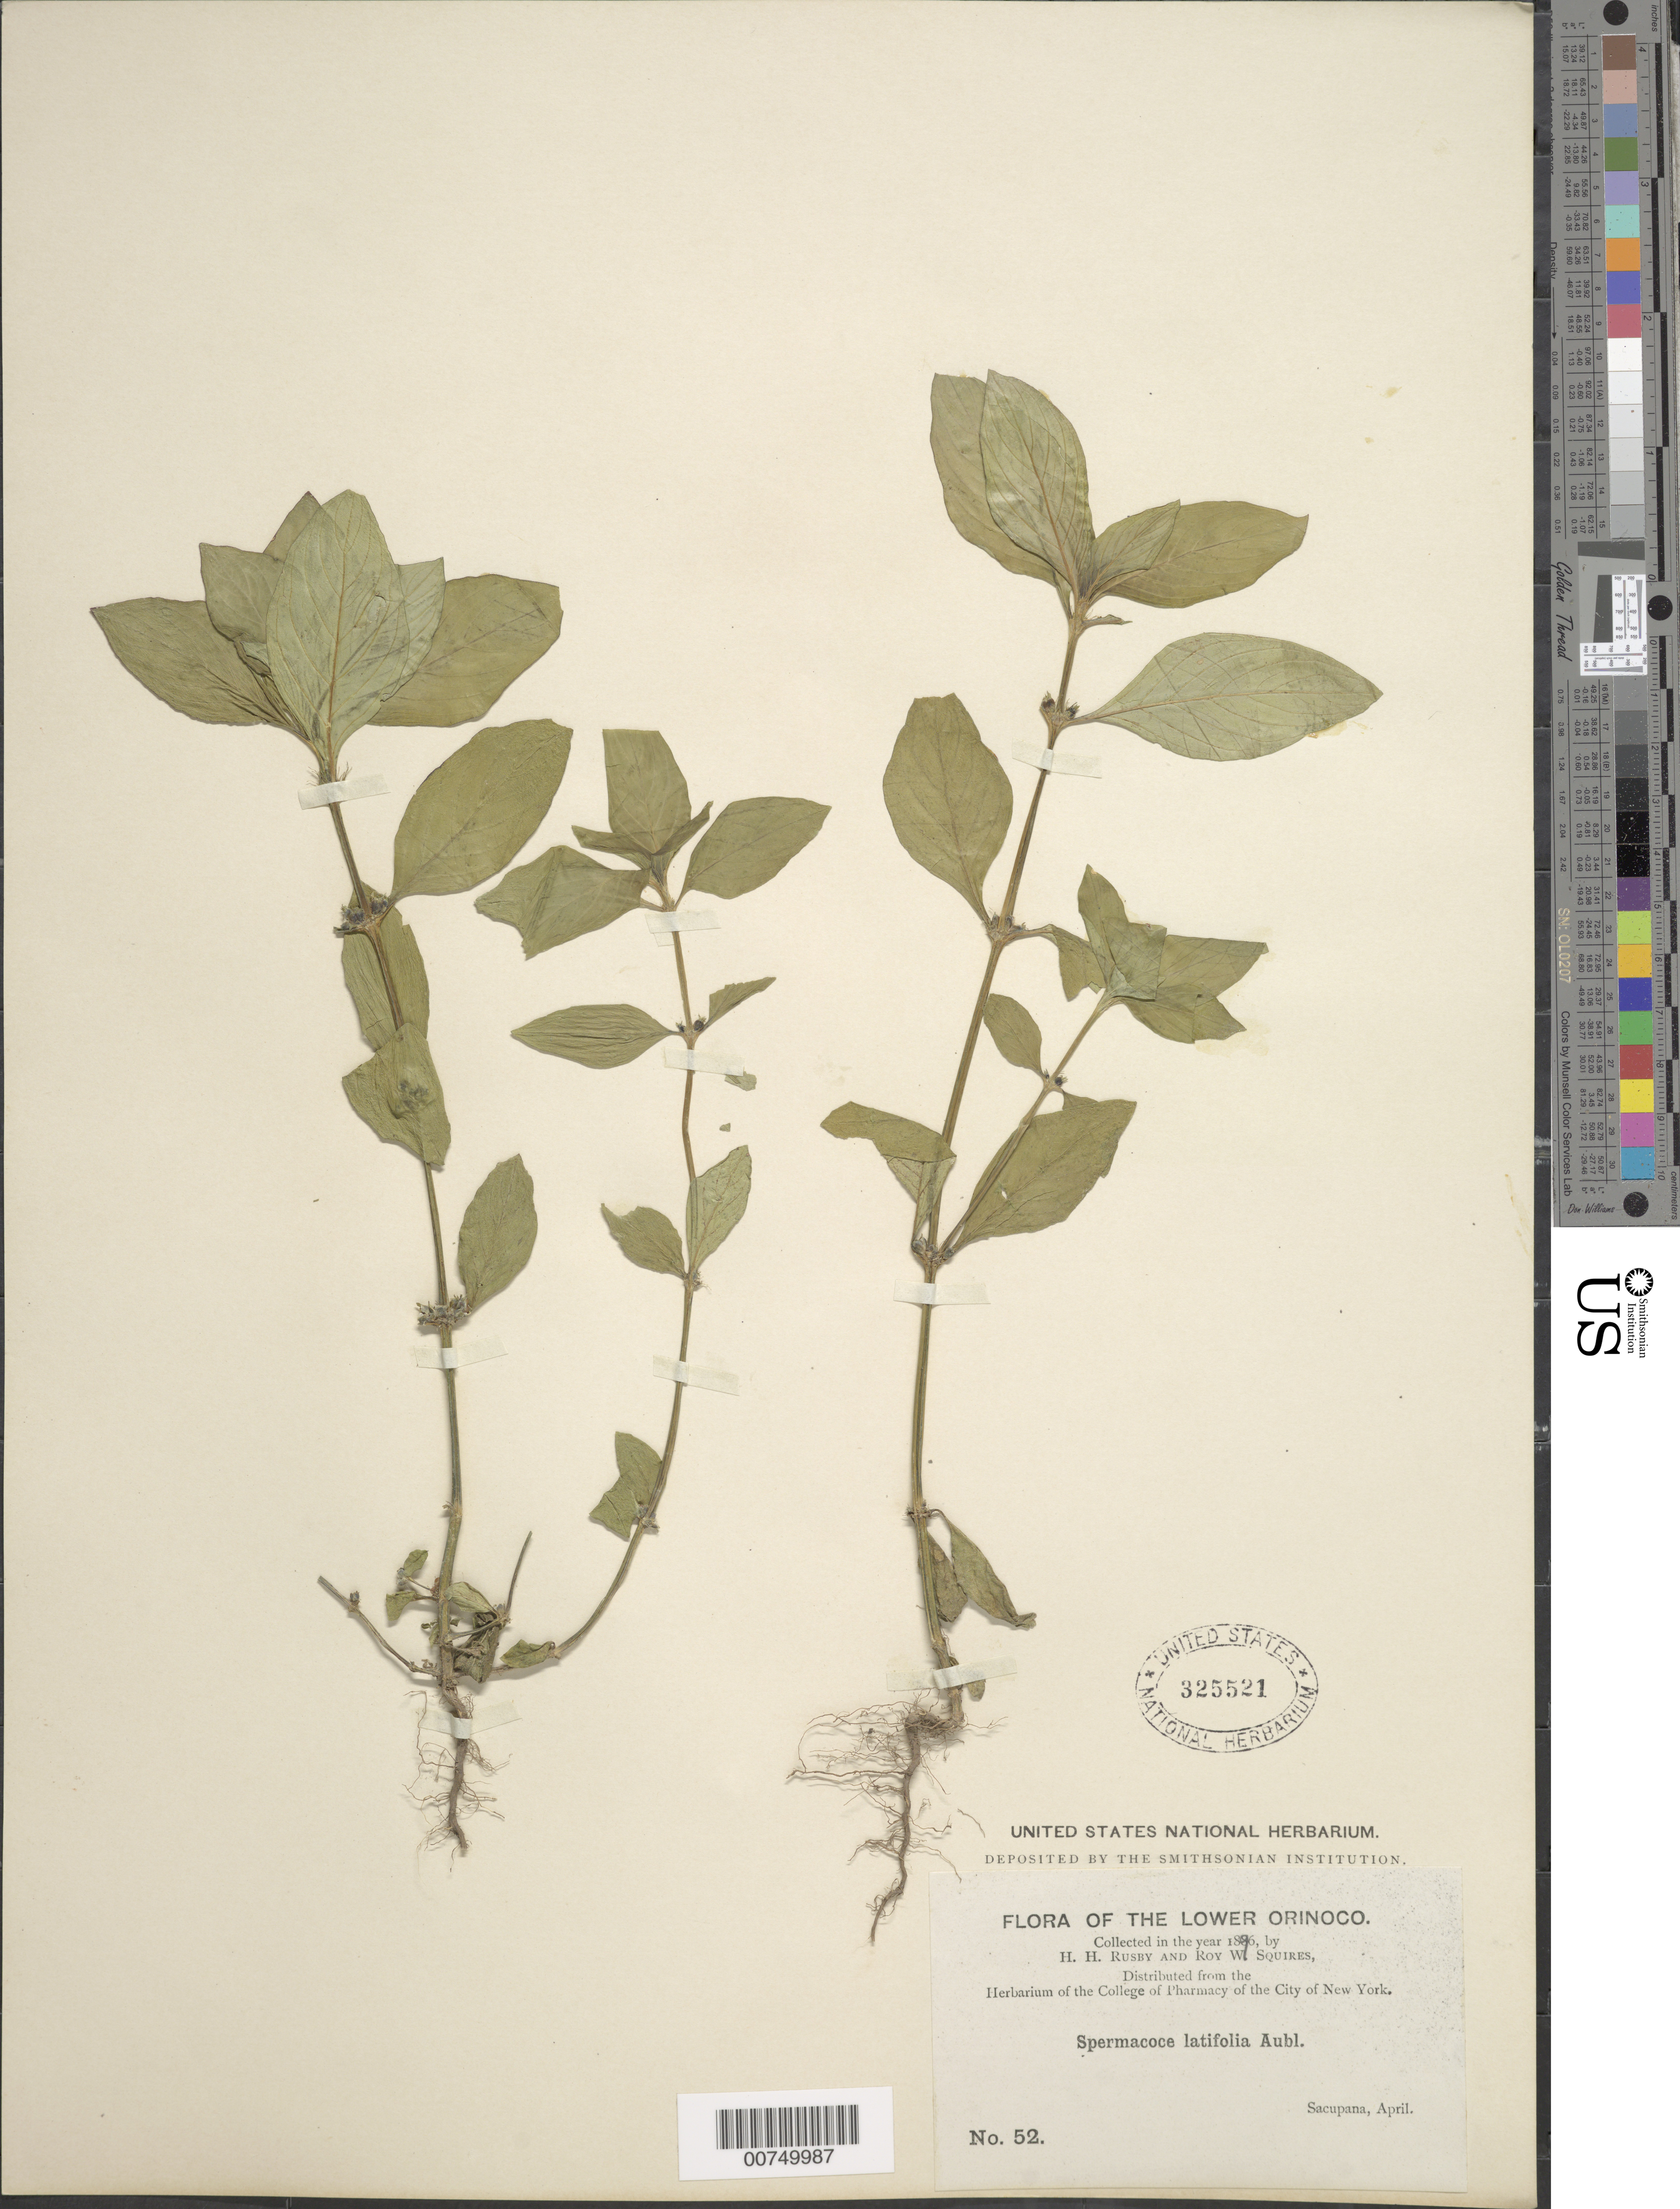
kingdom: Plantae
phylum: Tracheophyta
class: Magnoliopsida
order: Gentianales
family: Rubiaceae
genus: Borreria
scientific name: Borreria latifolia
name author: (Aubl.) K. Schum.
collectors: H. H. Rusby & R. Squires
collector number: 52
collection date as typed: April 1896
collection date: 1896-04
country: Venezuela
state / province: Delta Amacuro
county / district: Antonio Díaz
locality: Lower Orinoco, Sacupana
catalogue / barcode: US 325521